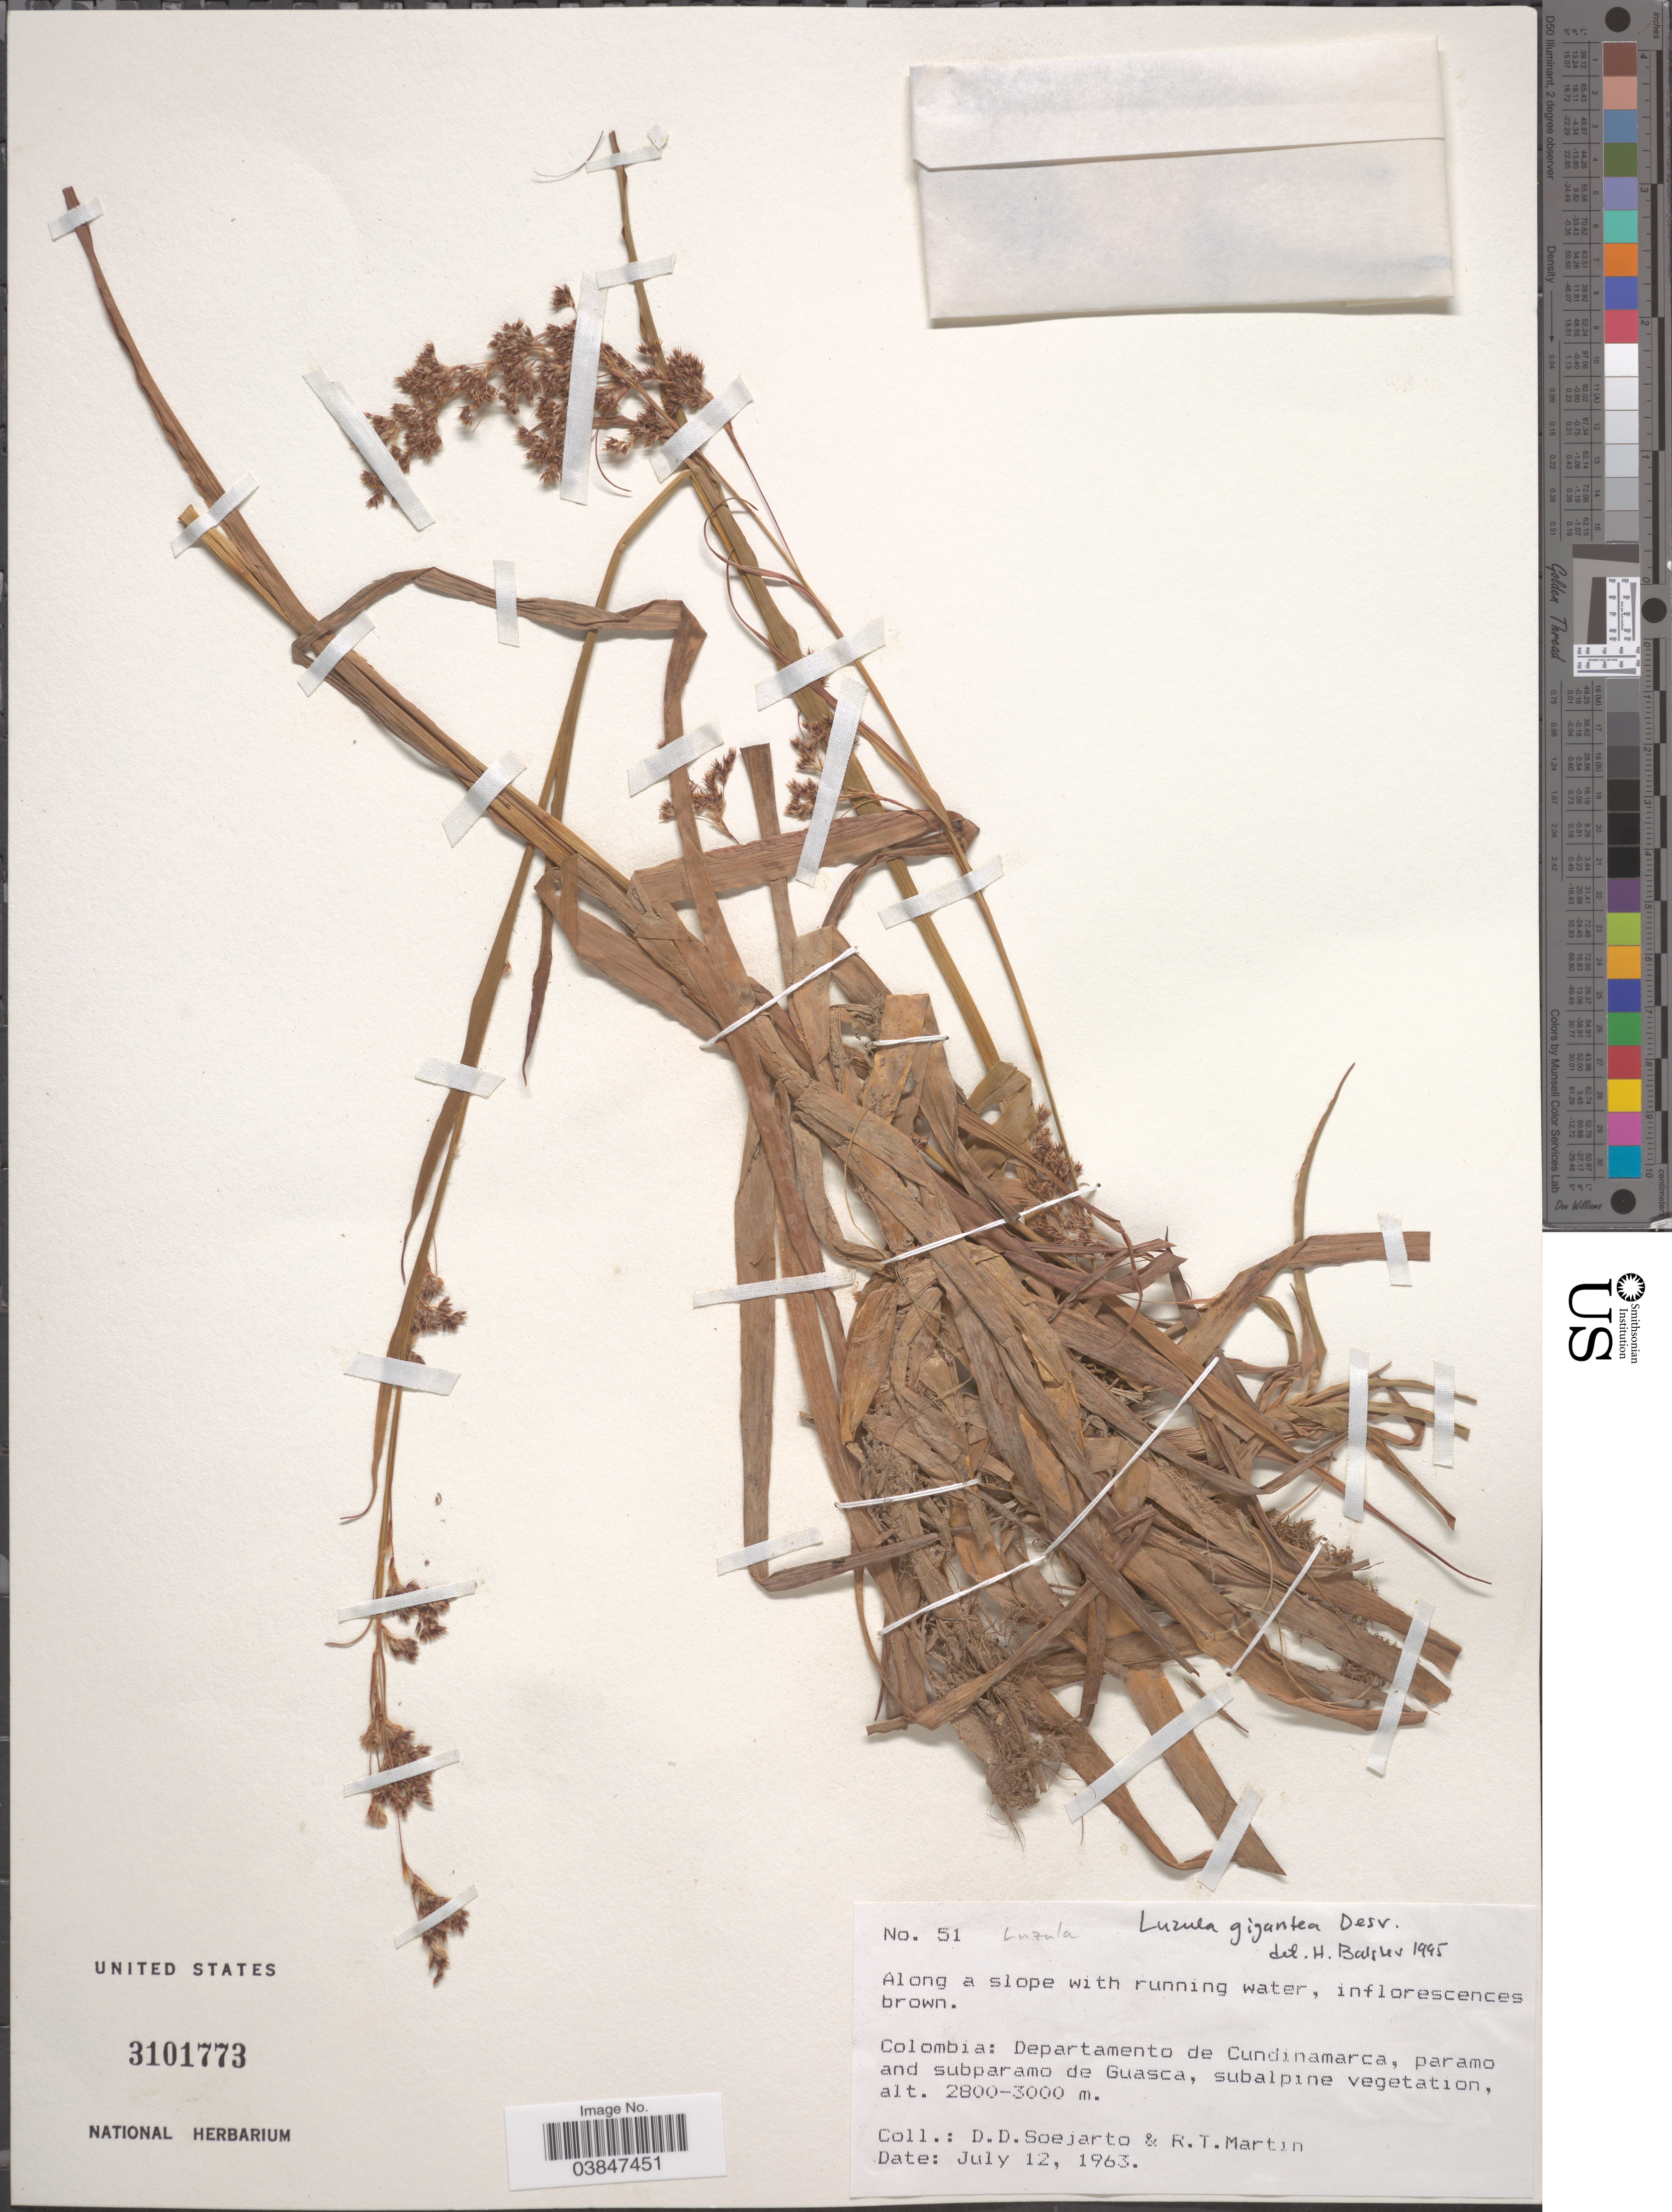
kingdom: Plantae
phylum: Tracheophyta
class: Liliopsida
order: Poales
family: Juncaceae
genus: Luzula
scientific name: Luzula gigantea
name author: Desv.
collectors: R. T. Martin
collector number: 51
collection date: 1963-07-12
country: Colombia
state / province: Cundinamarca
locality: Departamento de Cundinamarca, paramo and subparamo de Guasca.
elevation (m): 2800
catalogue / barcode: US 3101773